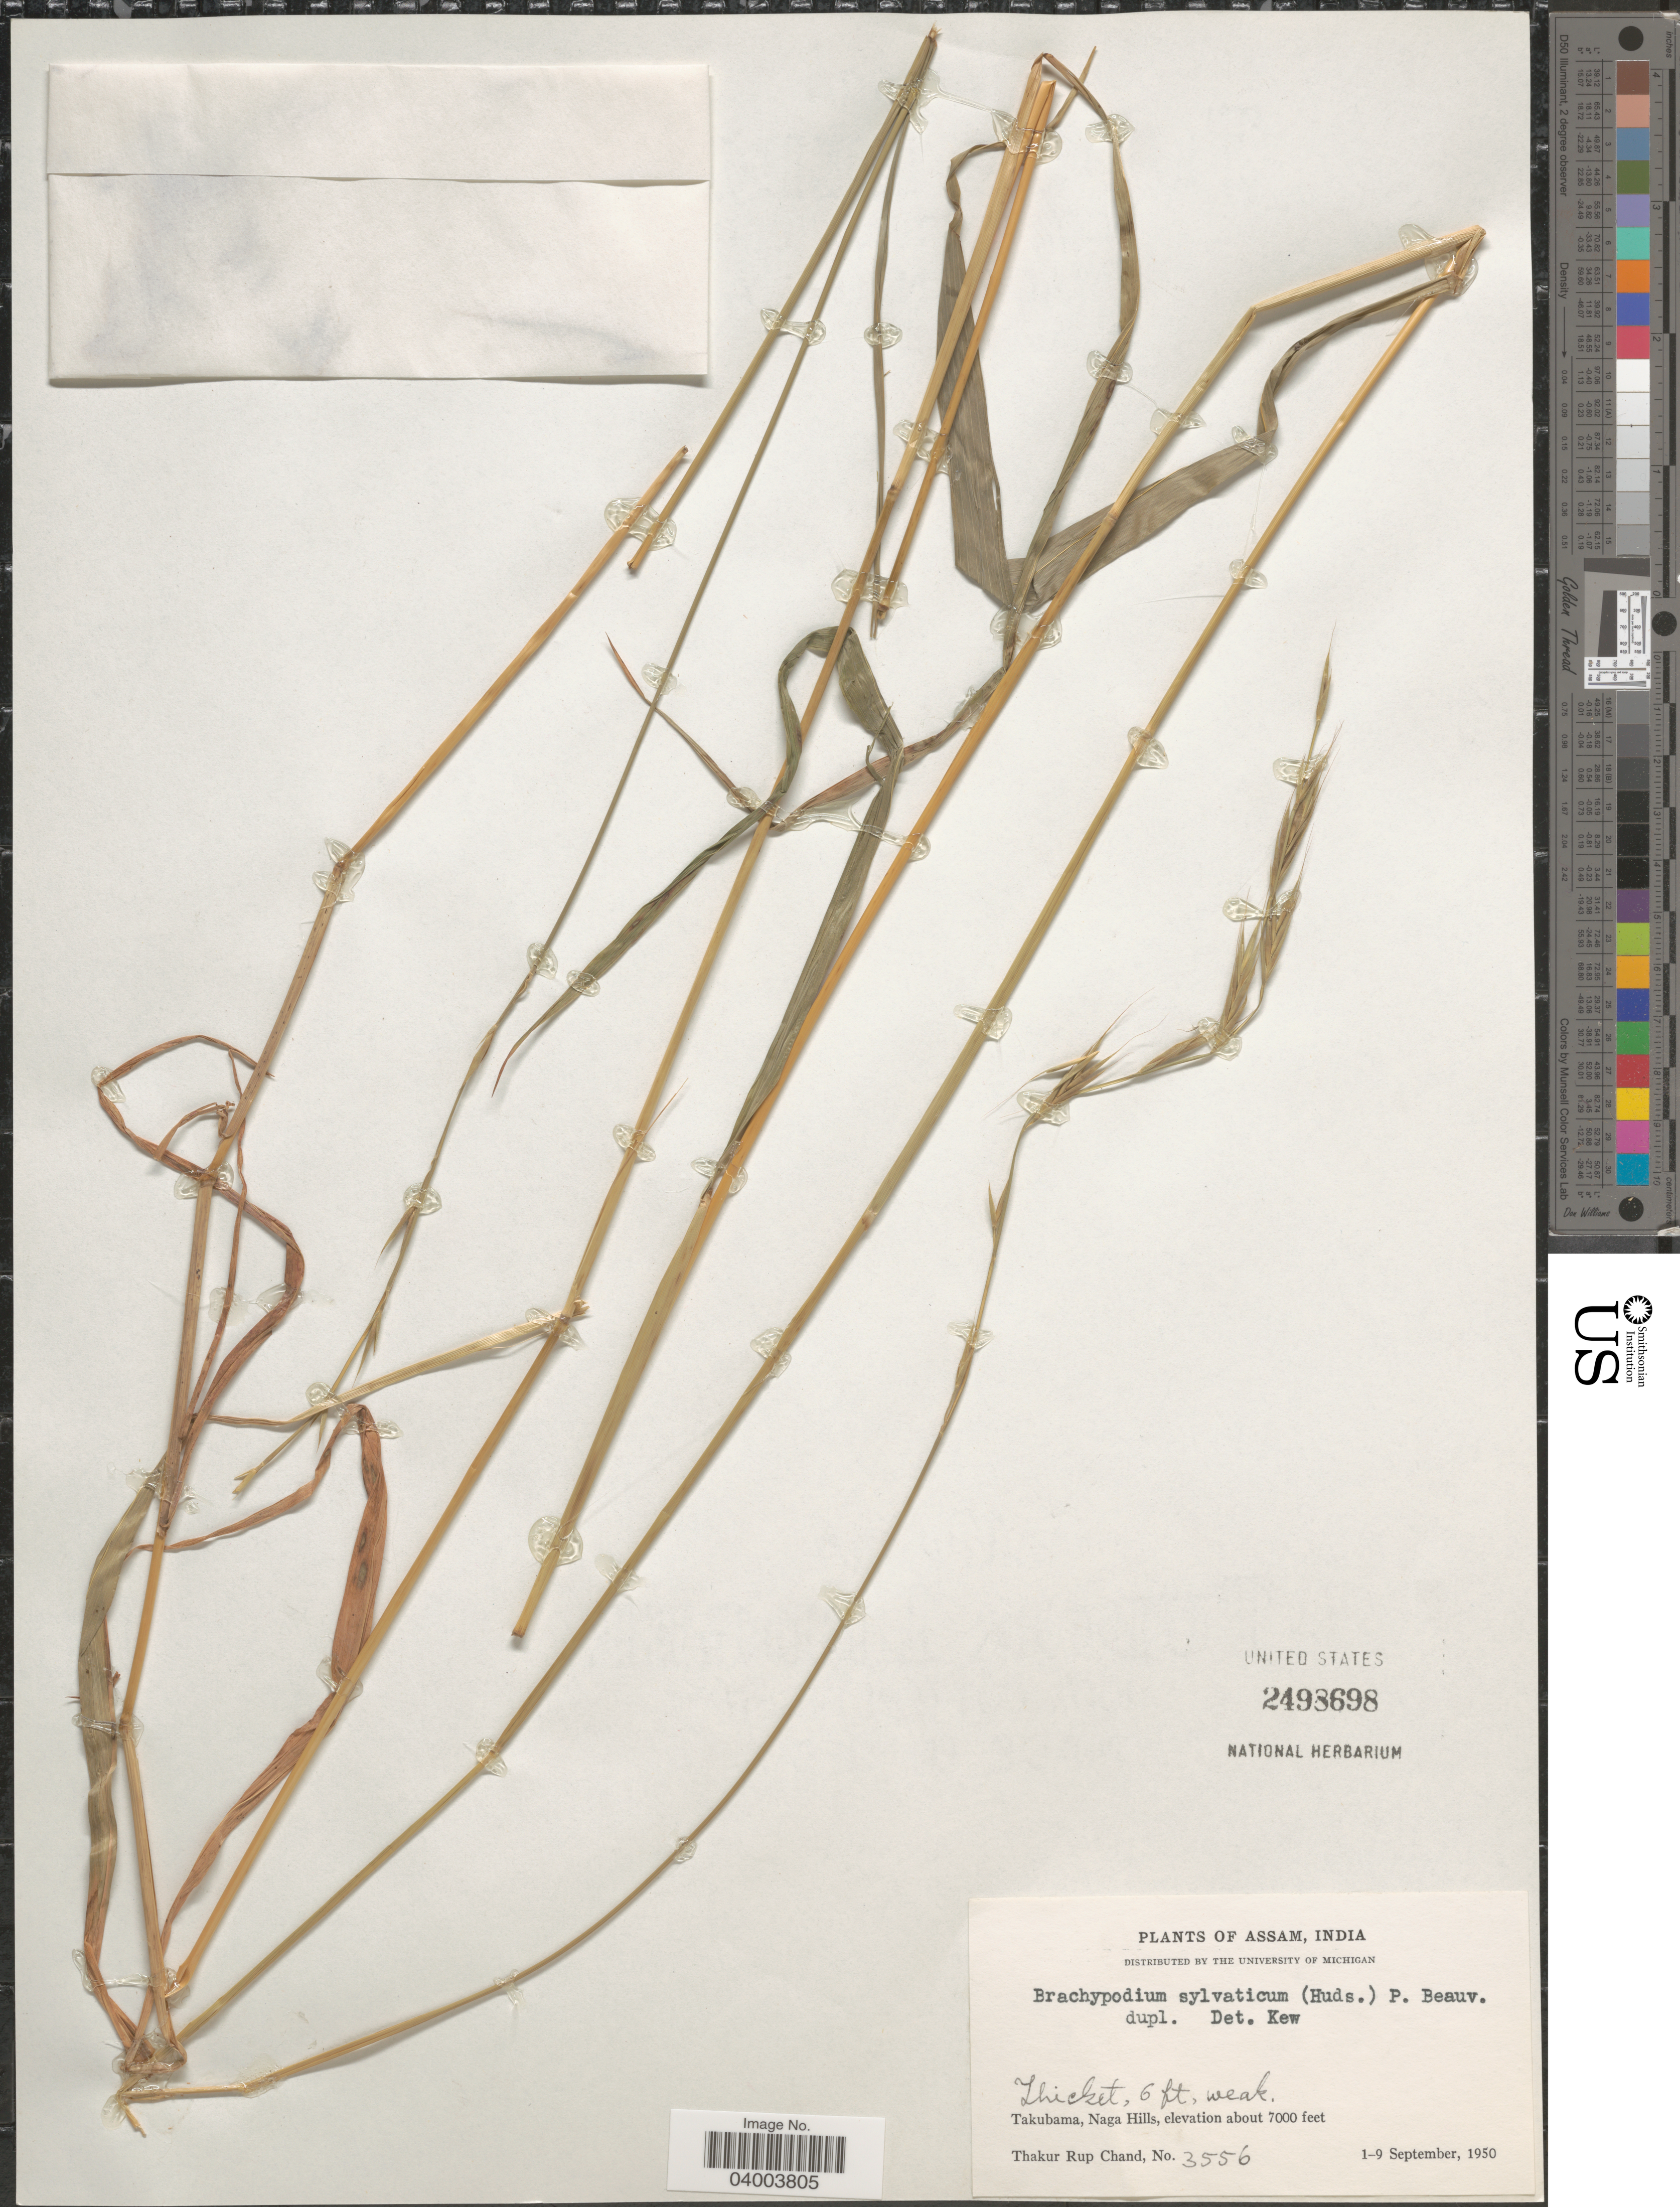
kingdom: Plantae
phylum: Tracheophyta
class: Liliopsida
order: Poales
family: Poaceae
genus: Brachypodium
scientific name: Brachypodium sylvaticum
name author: (Huds.) P. Beauv.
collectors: T. R. Chand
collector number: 3556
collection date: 1950-09-01/1950-09-09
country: India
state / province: Assam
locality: Takubama, Naga Hills.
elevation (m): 2134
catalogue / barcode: US 2498698